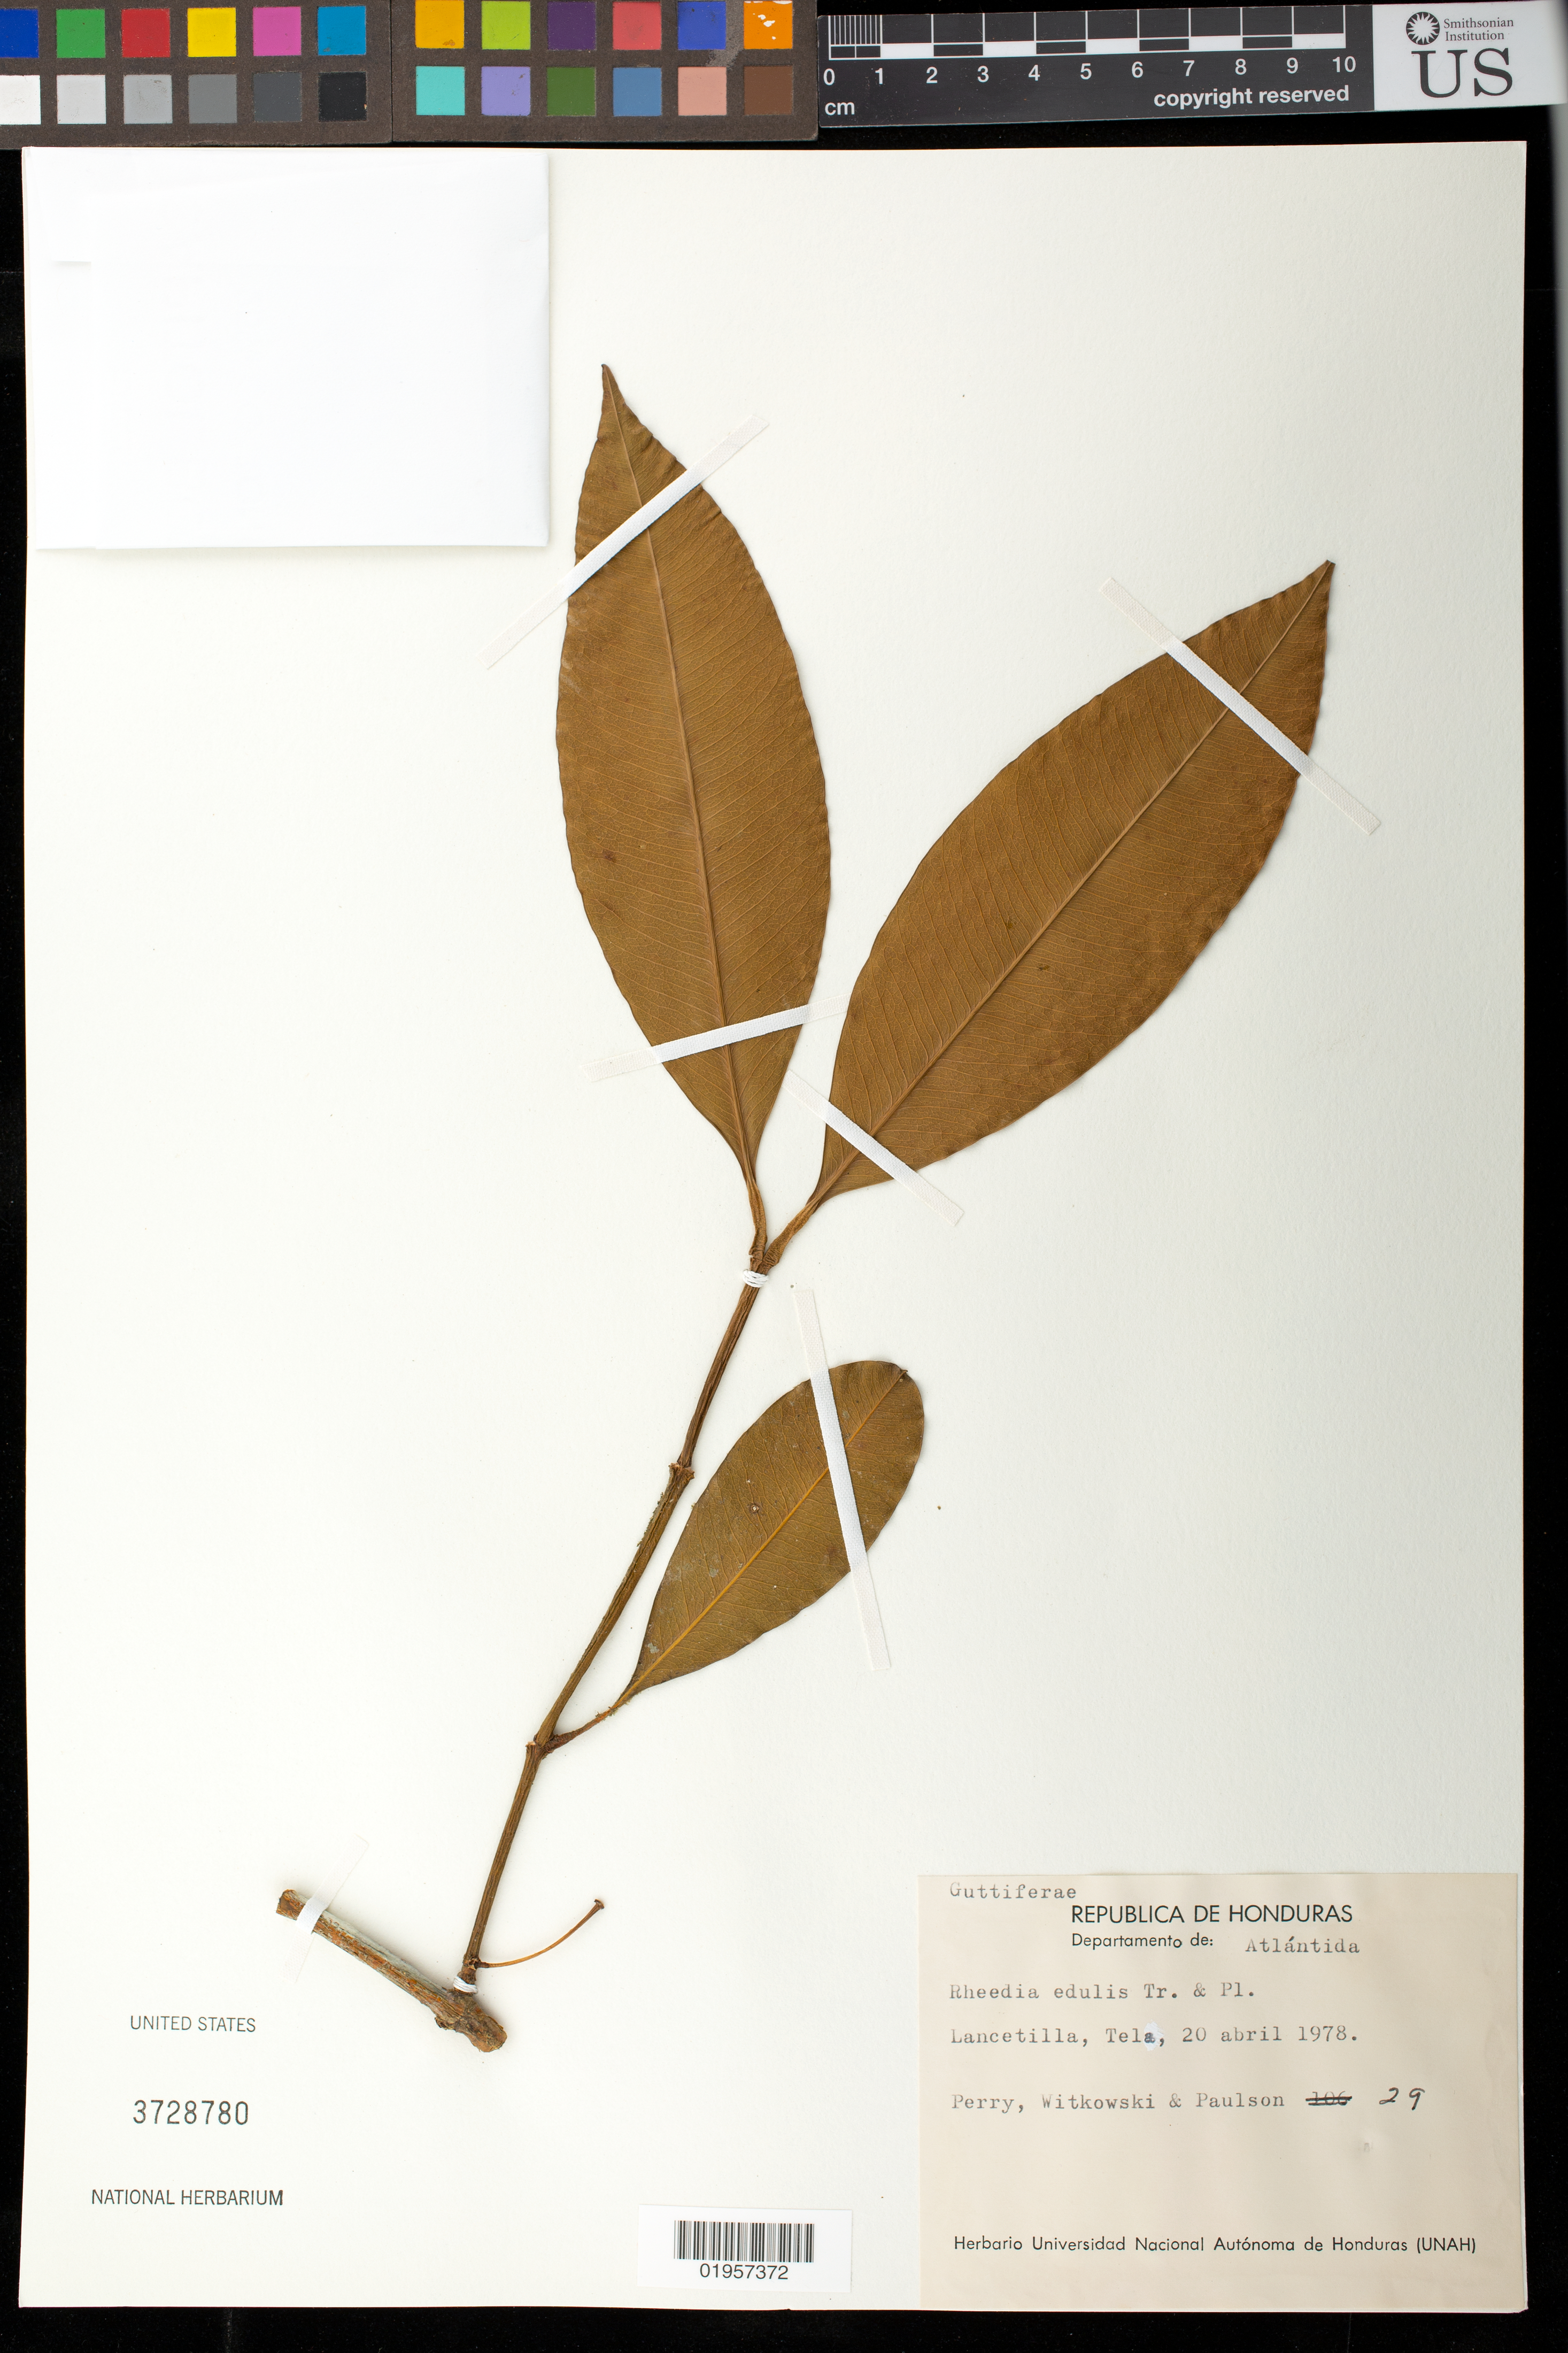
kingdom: Plantae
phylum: Tracheophyta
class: Magnoliopsida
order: Malpighiales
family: Clusiaceae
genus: Garcinia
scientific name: Garcinia intermedia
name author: (Pittier) Hammel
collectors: -- Perry, -- Witkowski & -. Paulson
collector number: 29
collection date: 1978-04-20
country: Honduras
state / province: Atlántida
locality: Lancetilla, Tela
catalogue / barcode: US 3728780